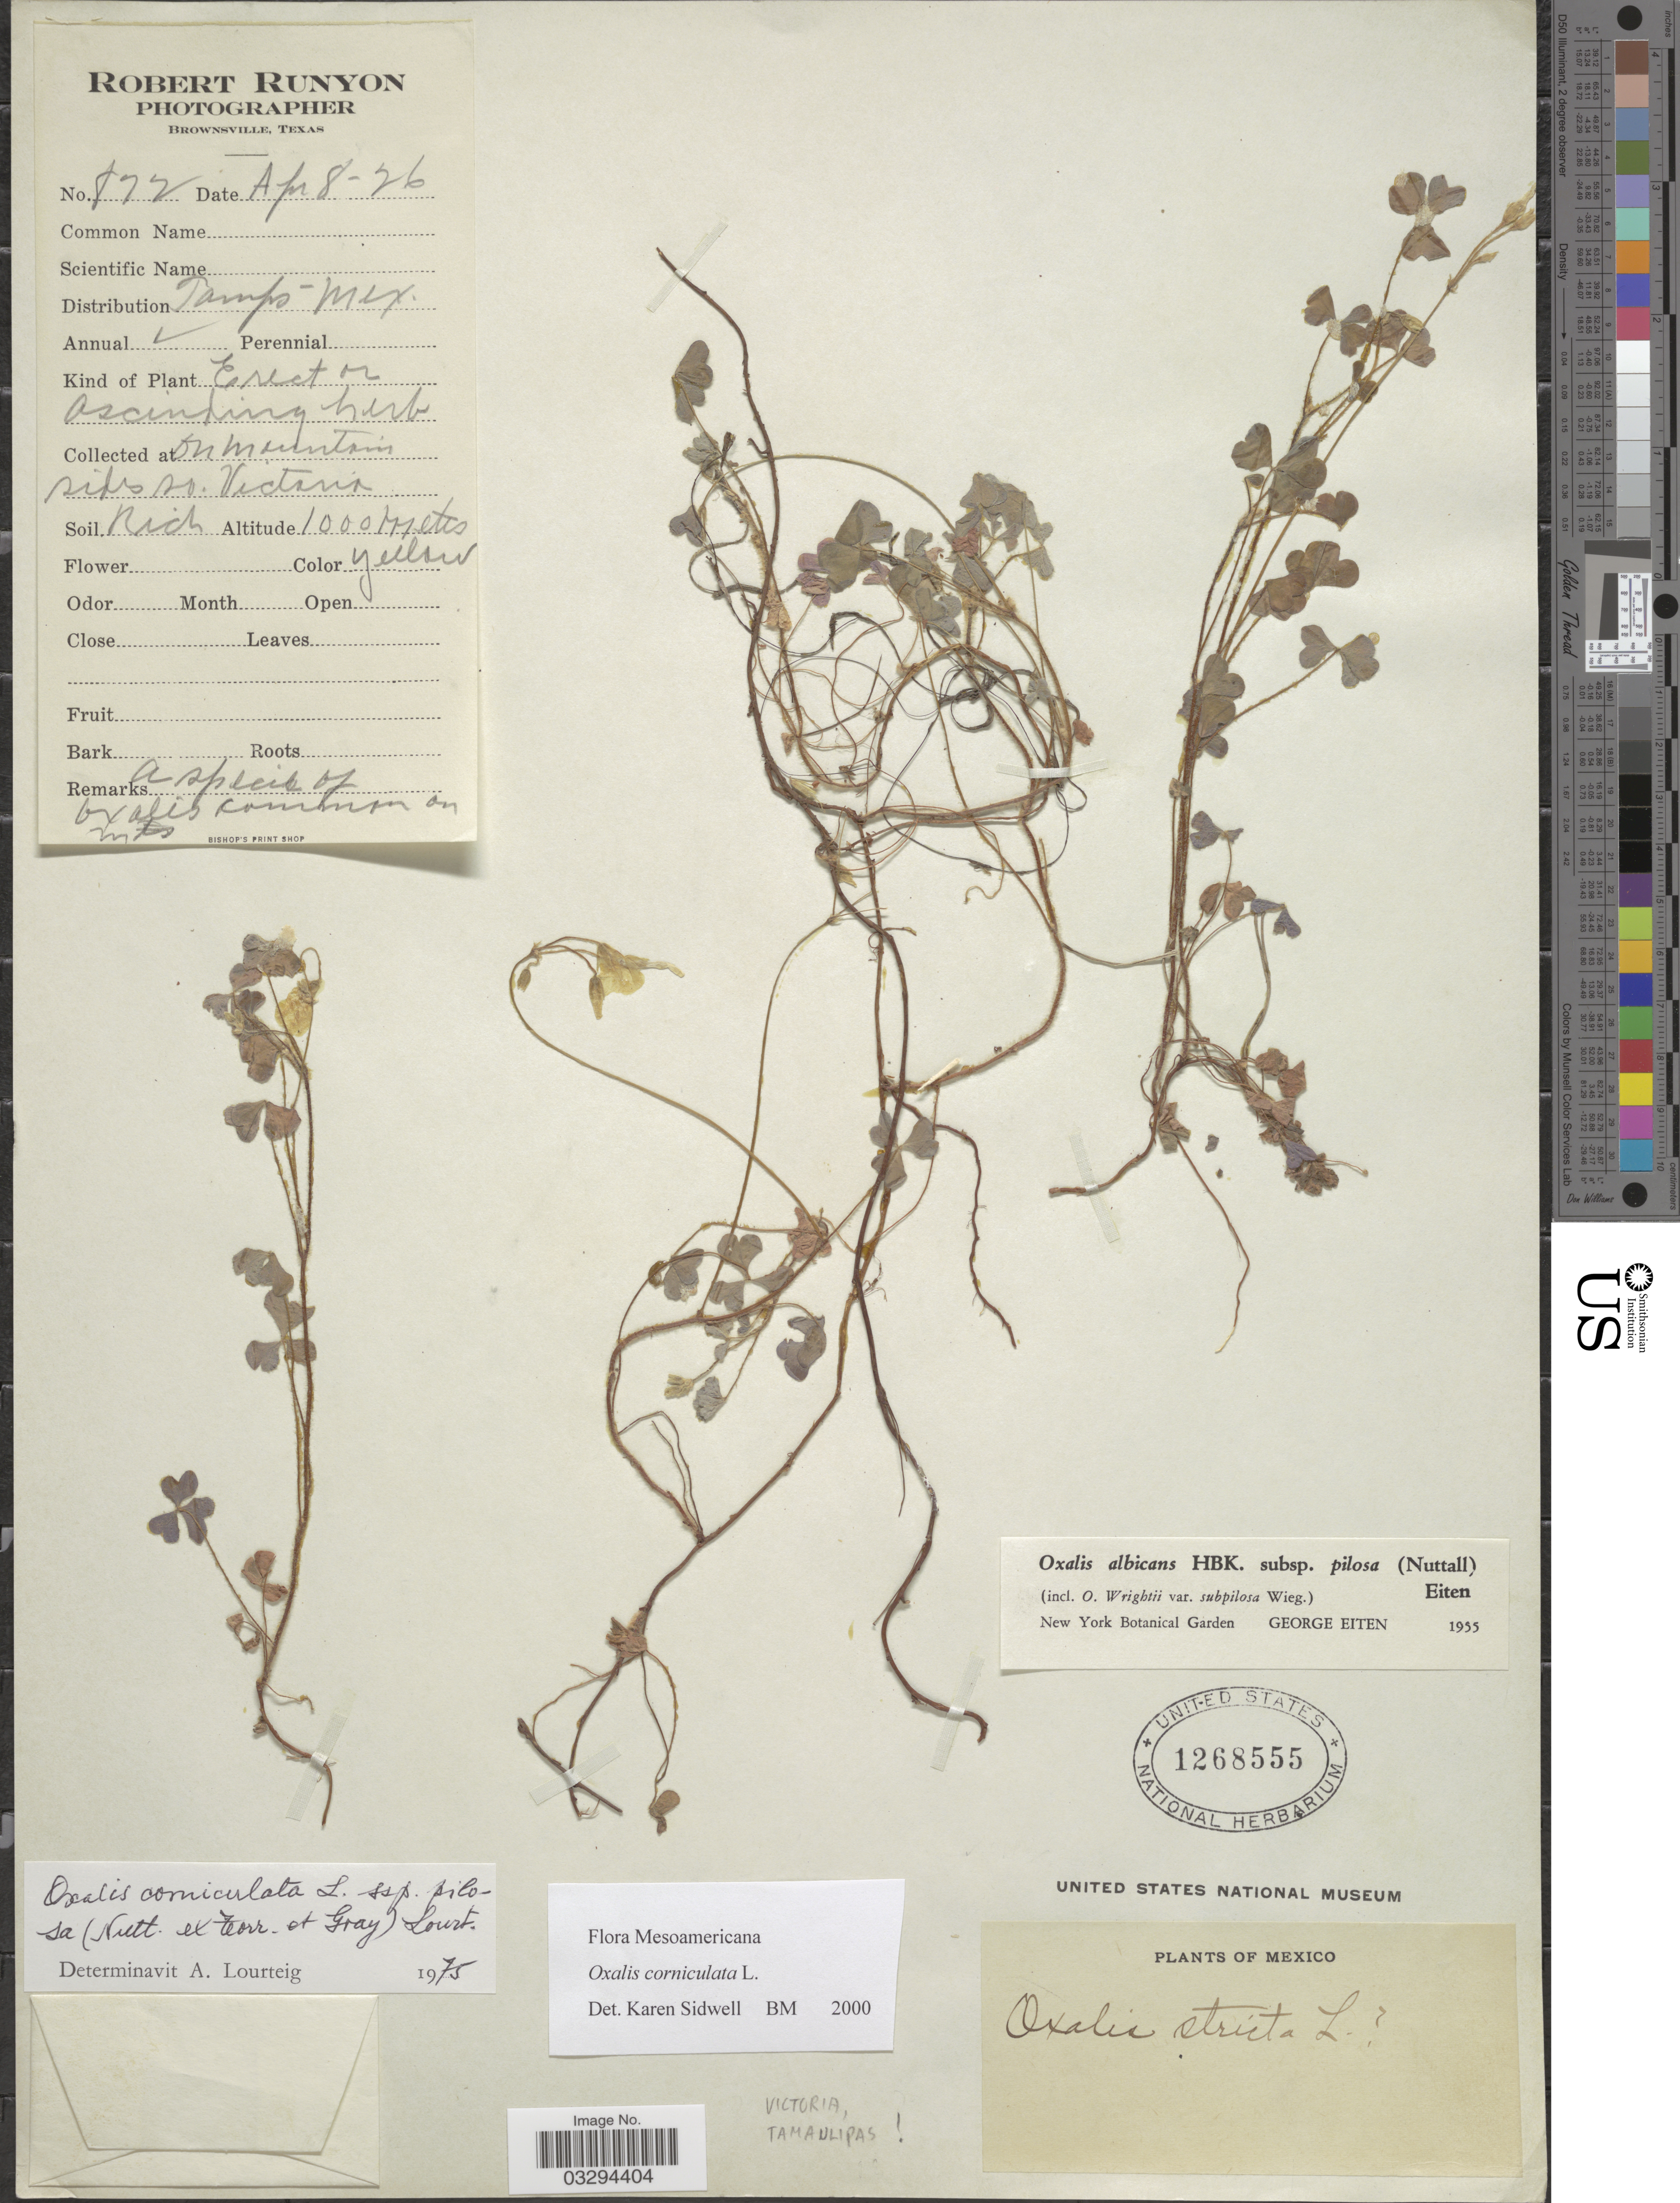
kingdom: Plantae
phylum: Tracheophyta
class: Magnoliopsida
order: Oxalidales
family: Oxalidaceae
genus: Oxalis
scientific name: Oxalis corniculata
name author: L.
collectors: R. Runyon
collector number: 872*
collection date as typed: Transcribed d/m/y: 8/4/26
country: Mexico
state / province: Tamaulipas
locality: On mountainsides so. Victoria.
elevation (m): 1000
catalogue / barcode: US 1268555